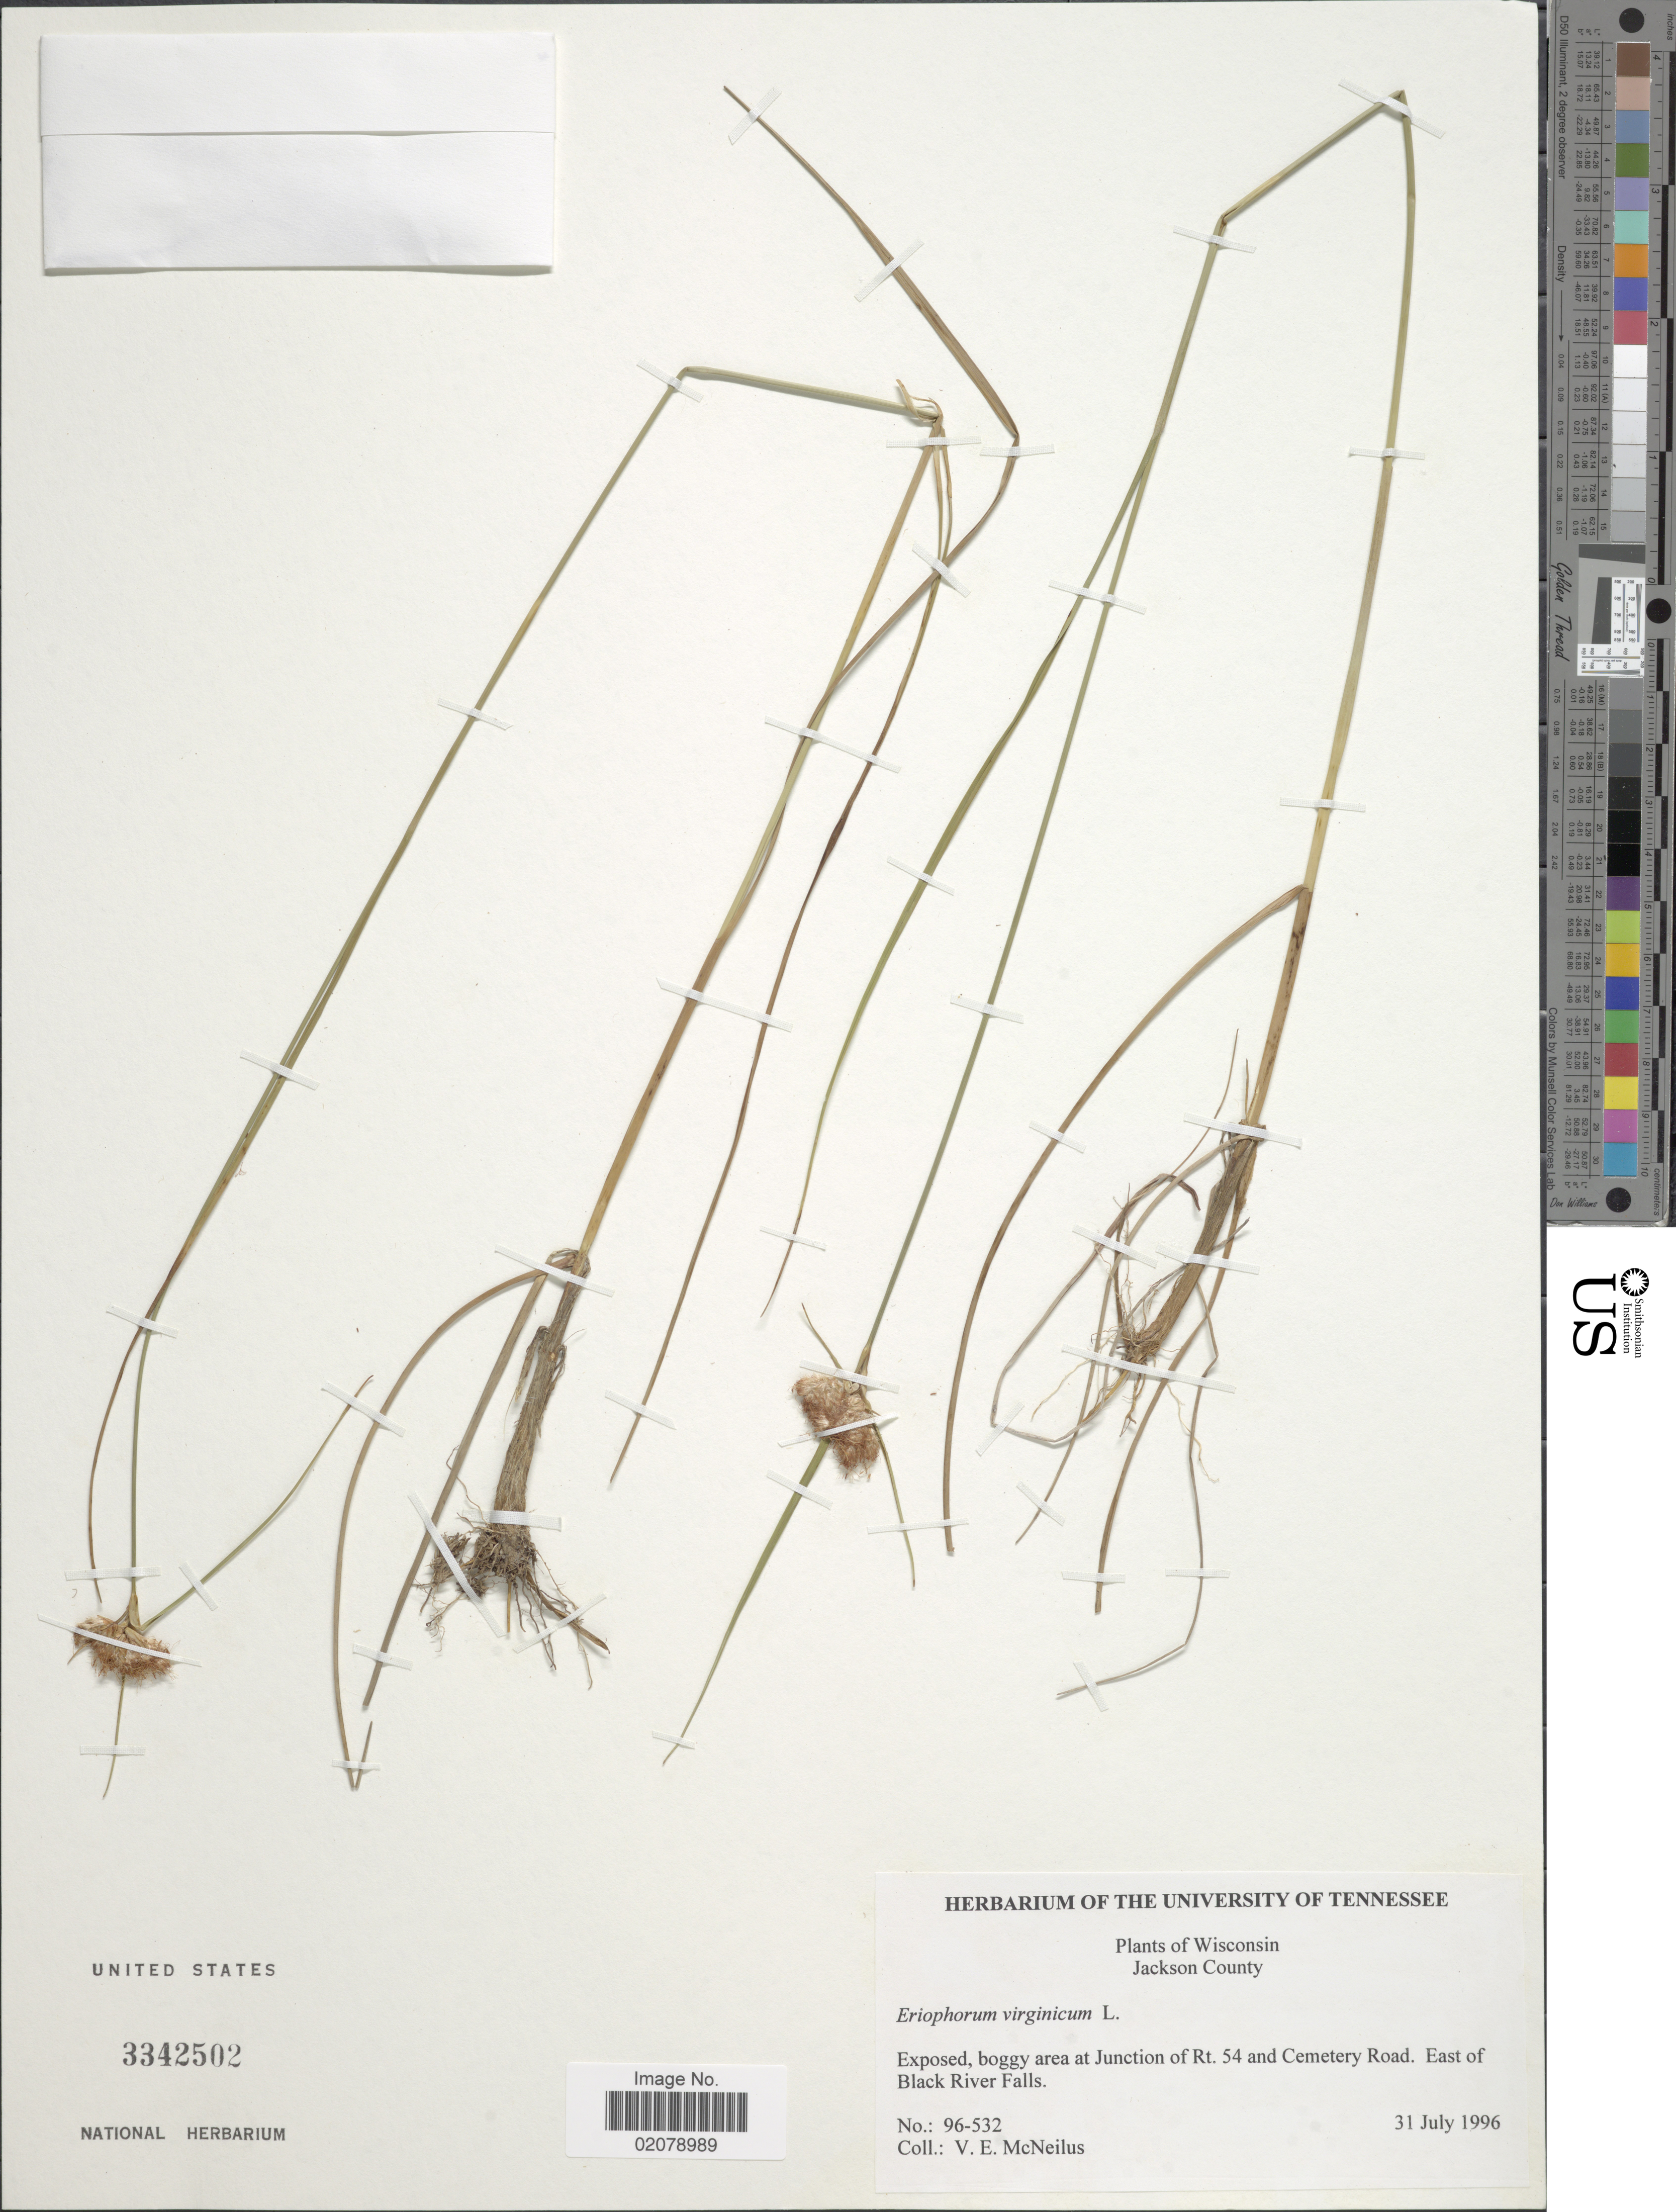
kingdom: Plantae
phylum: Tracheophyta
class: Liliopsida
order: Poales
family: Cyperaceae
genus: Eriophorum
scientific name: Eriophorum virginicum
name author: L.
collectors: V. Mcneilus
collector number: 96-532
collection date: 1996-07-31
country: United States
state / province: Wisconsin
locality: Jackson County, Boggy area at Junction of Rt. 54 and Cemetry Road, East of Black River Falls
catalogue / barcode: US 3342502